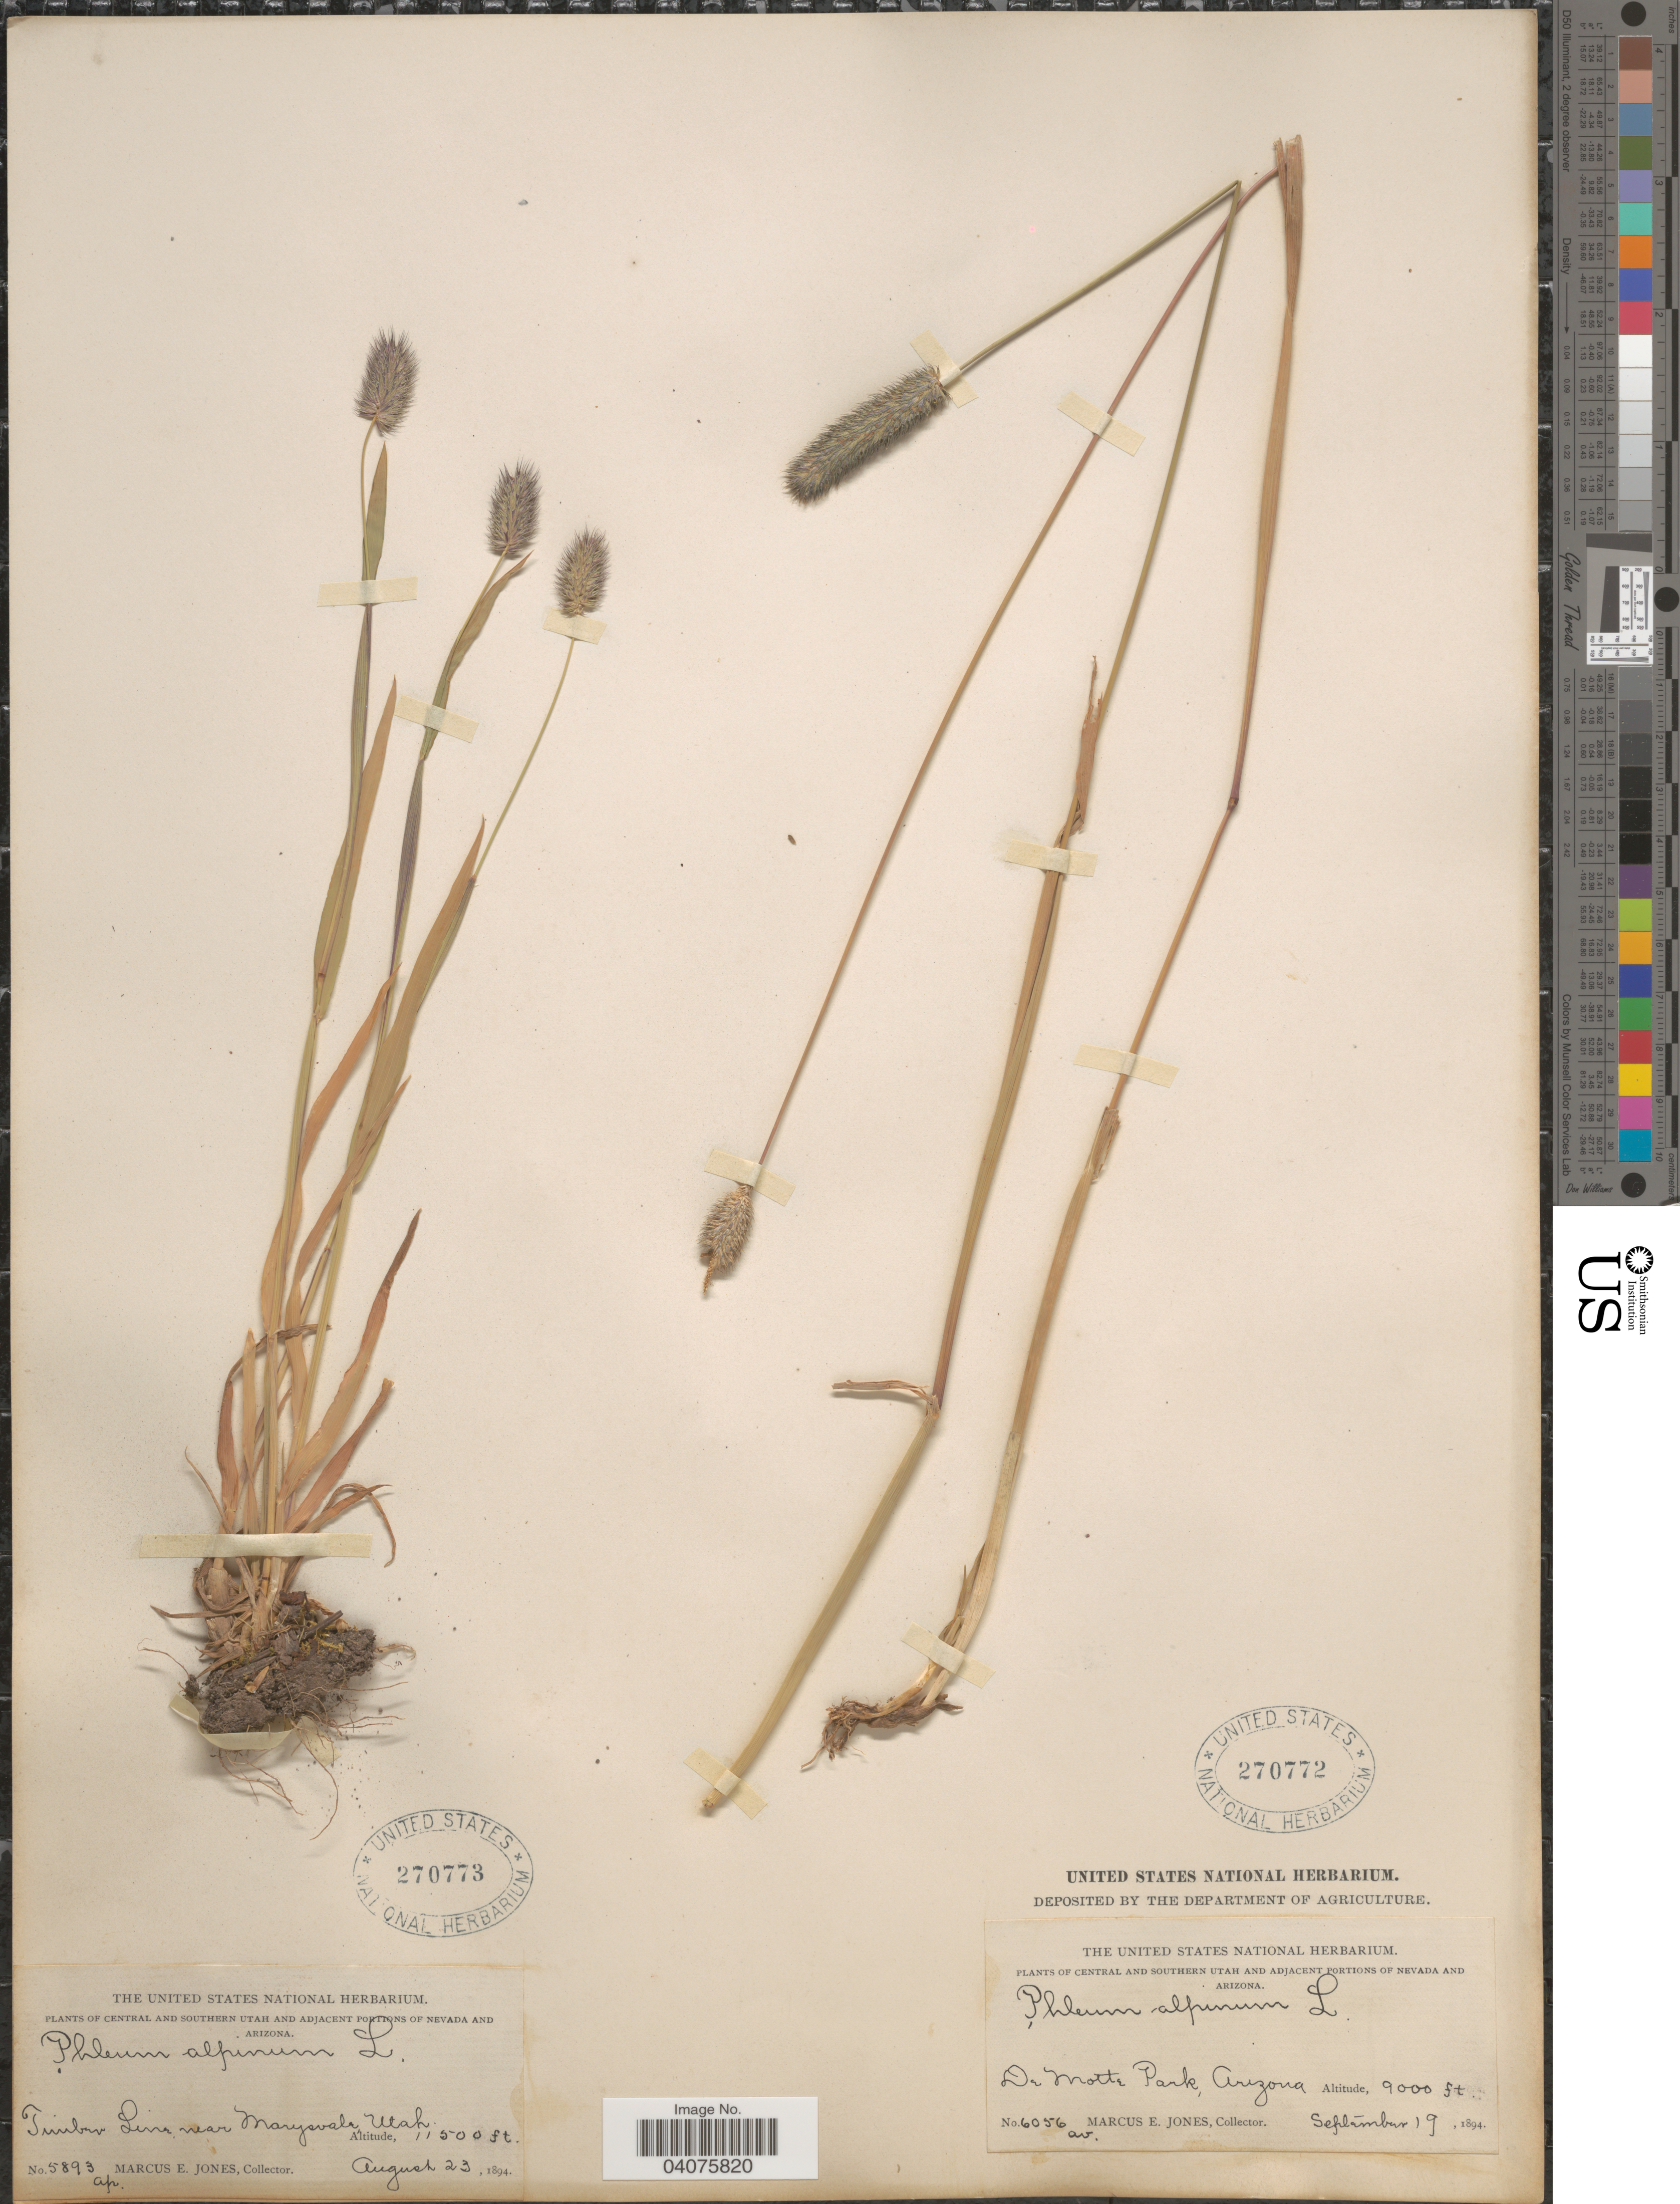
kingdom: Plantae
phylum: Tracheophyta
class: Liliopsida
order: Poales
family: Poaceae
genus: Phleum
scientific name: Phleum alpinum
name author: L.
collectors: M. E. Jones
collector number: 5893ap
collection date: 1894-08-23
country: United States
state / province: Utah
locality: Central and Southern Utah. Timber Line near Marysvale.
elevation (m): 3505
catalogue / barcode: US 270773-2